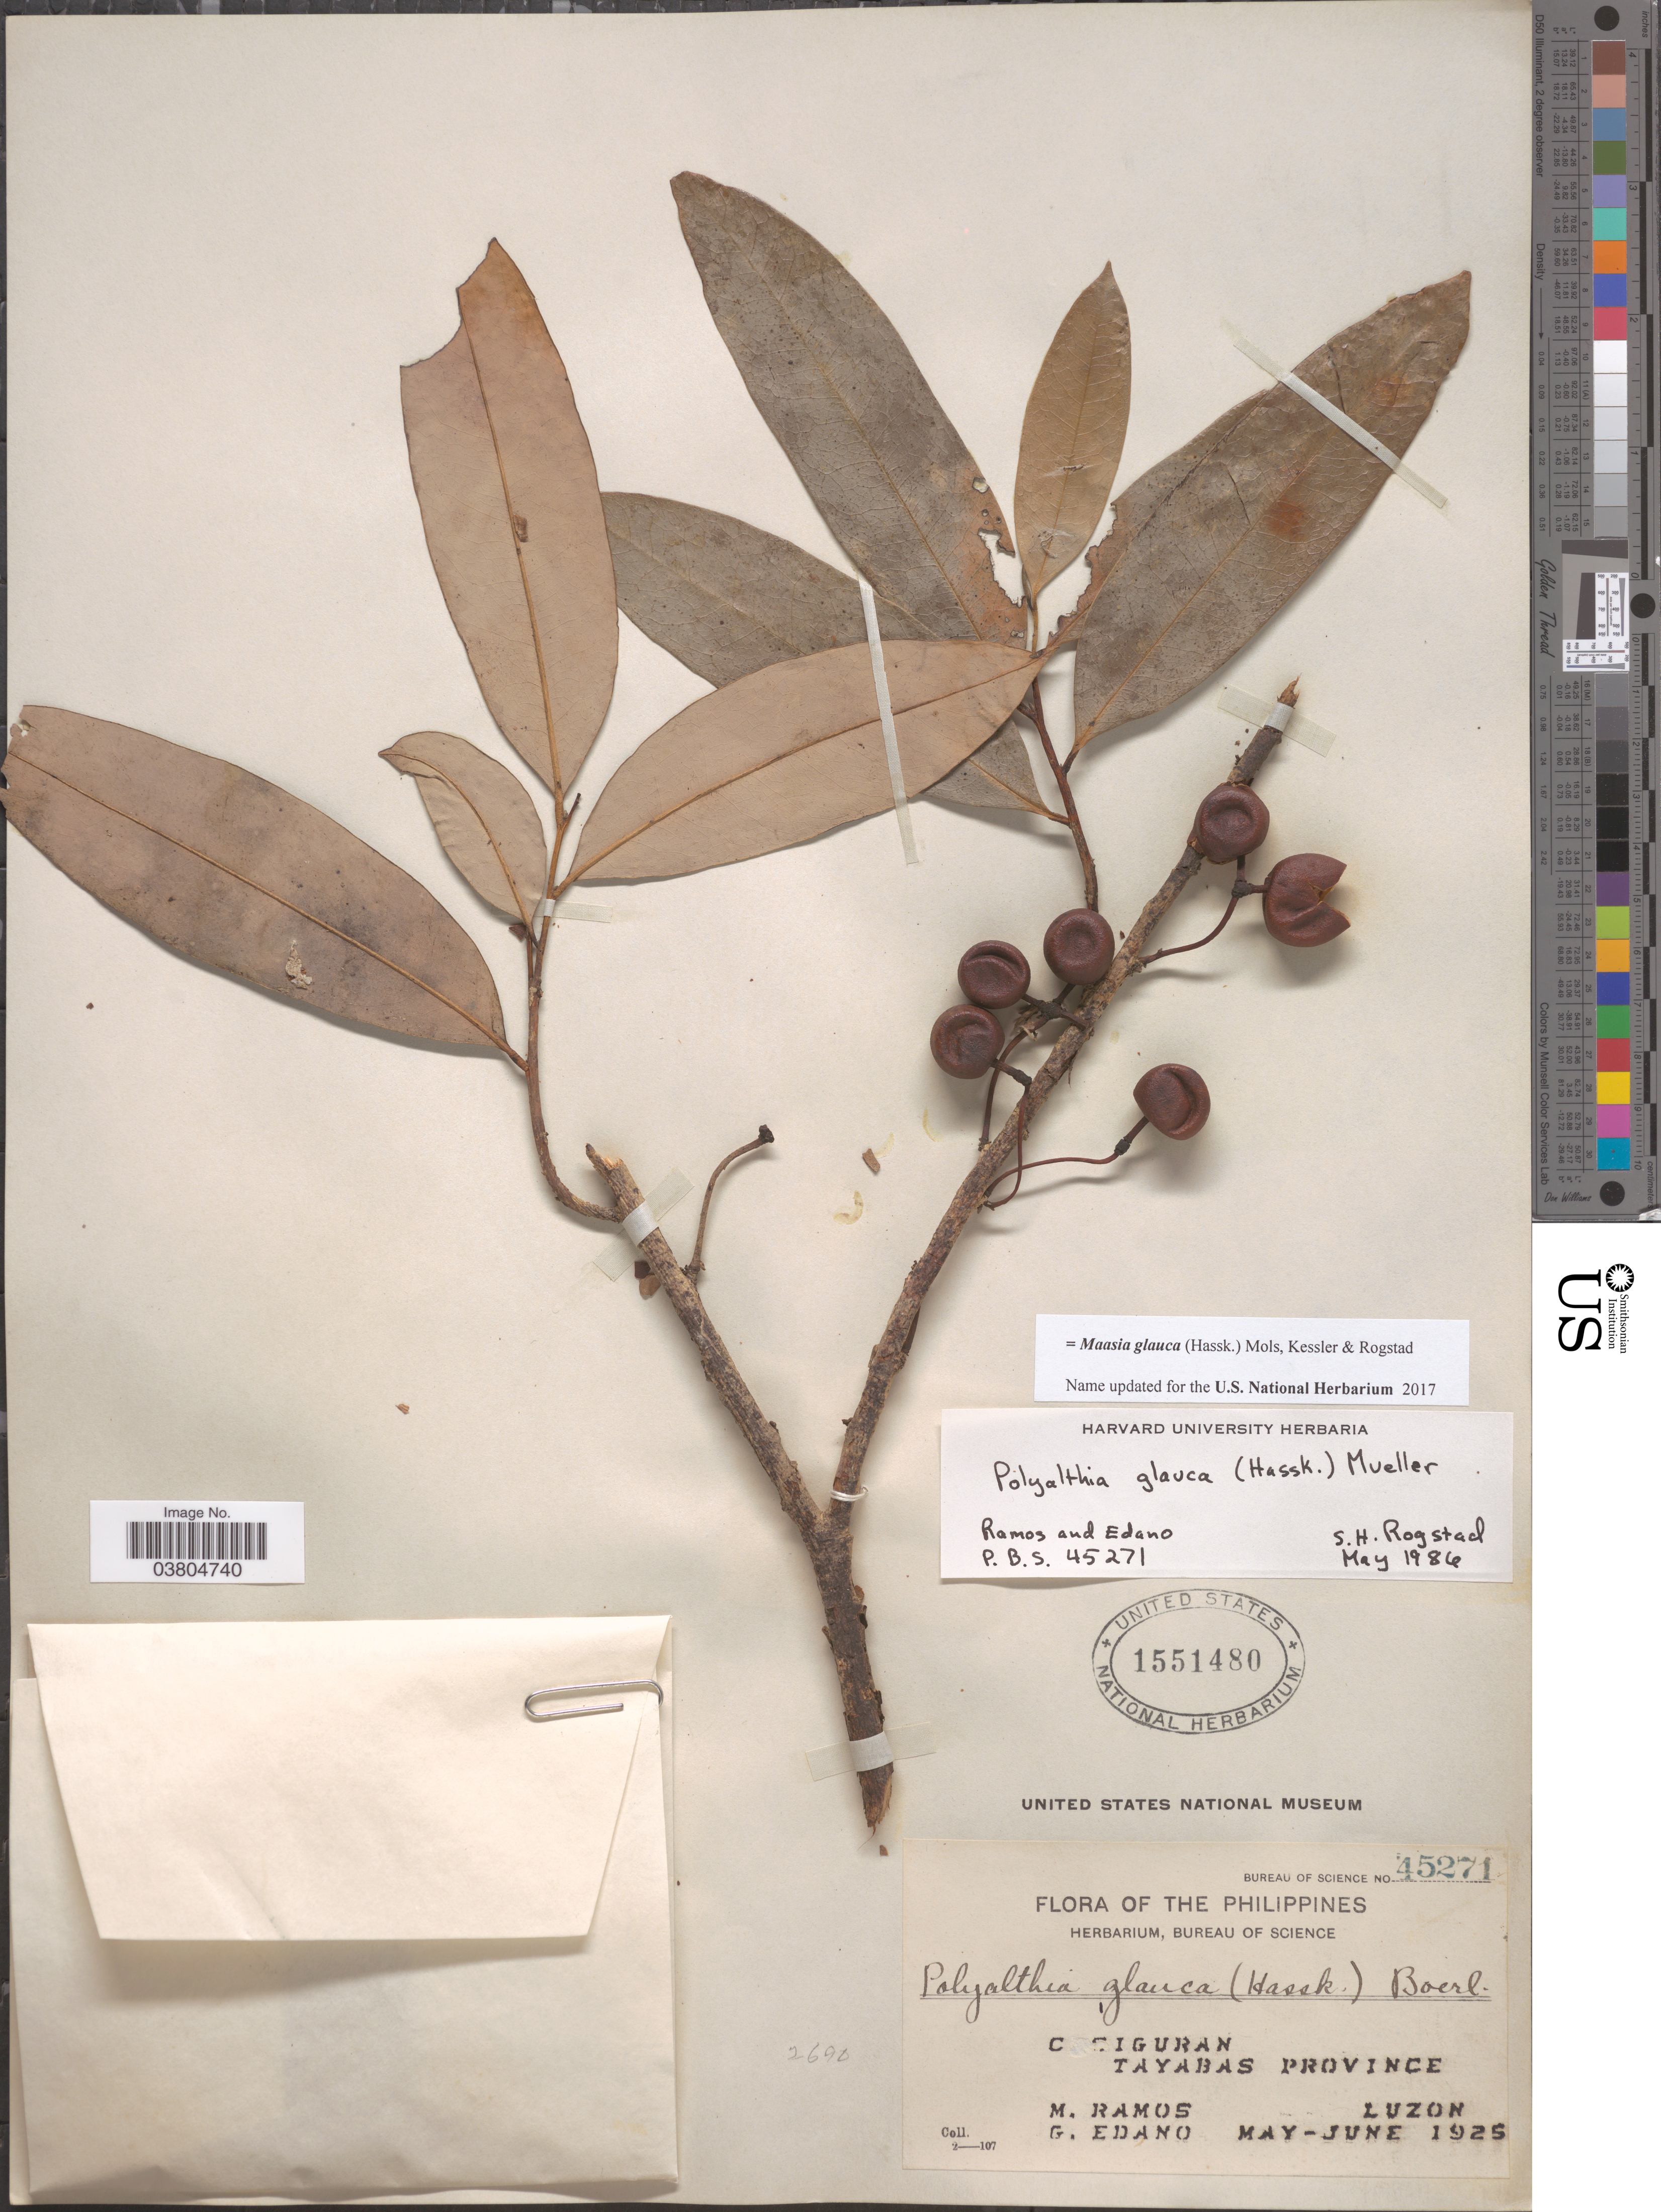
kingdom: Plantae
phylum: Tracheophyta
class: Magnoliopsida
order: Magnoliales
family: Annonaceae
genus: Maasia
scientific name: Maasia glauca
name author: (Hassk.) Mols et al.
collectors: M. Ramos & G. Edaño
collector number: Bureau of Science 45271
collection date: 1925-05/1925-06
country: Philippines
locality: C [illegible text]iguran. Tayabas Province. Luzon.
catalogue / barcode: US 1551480